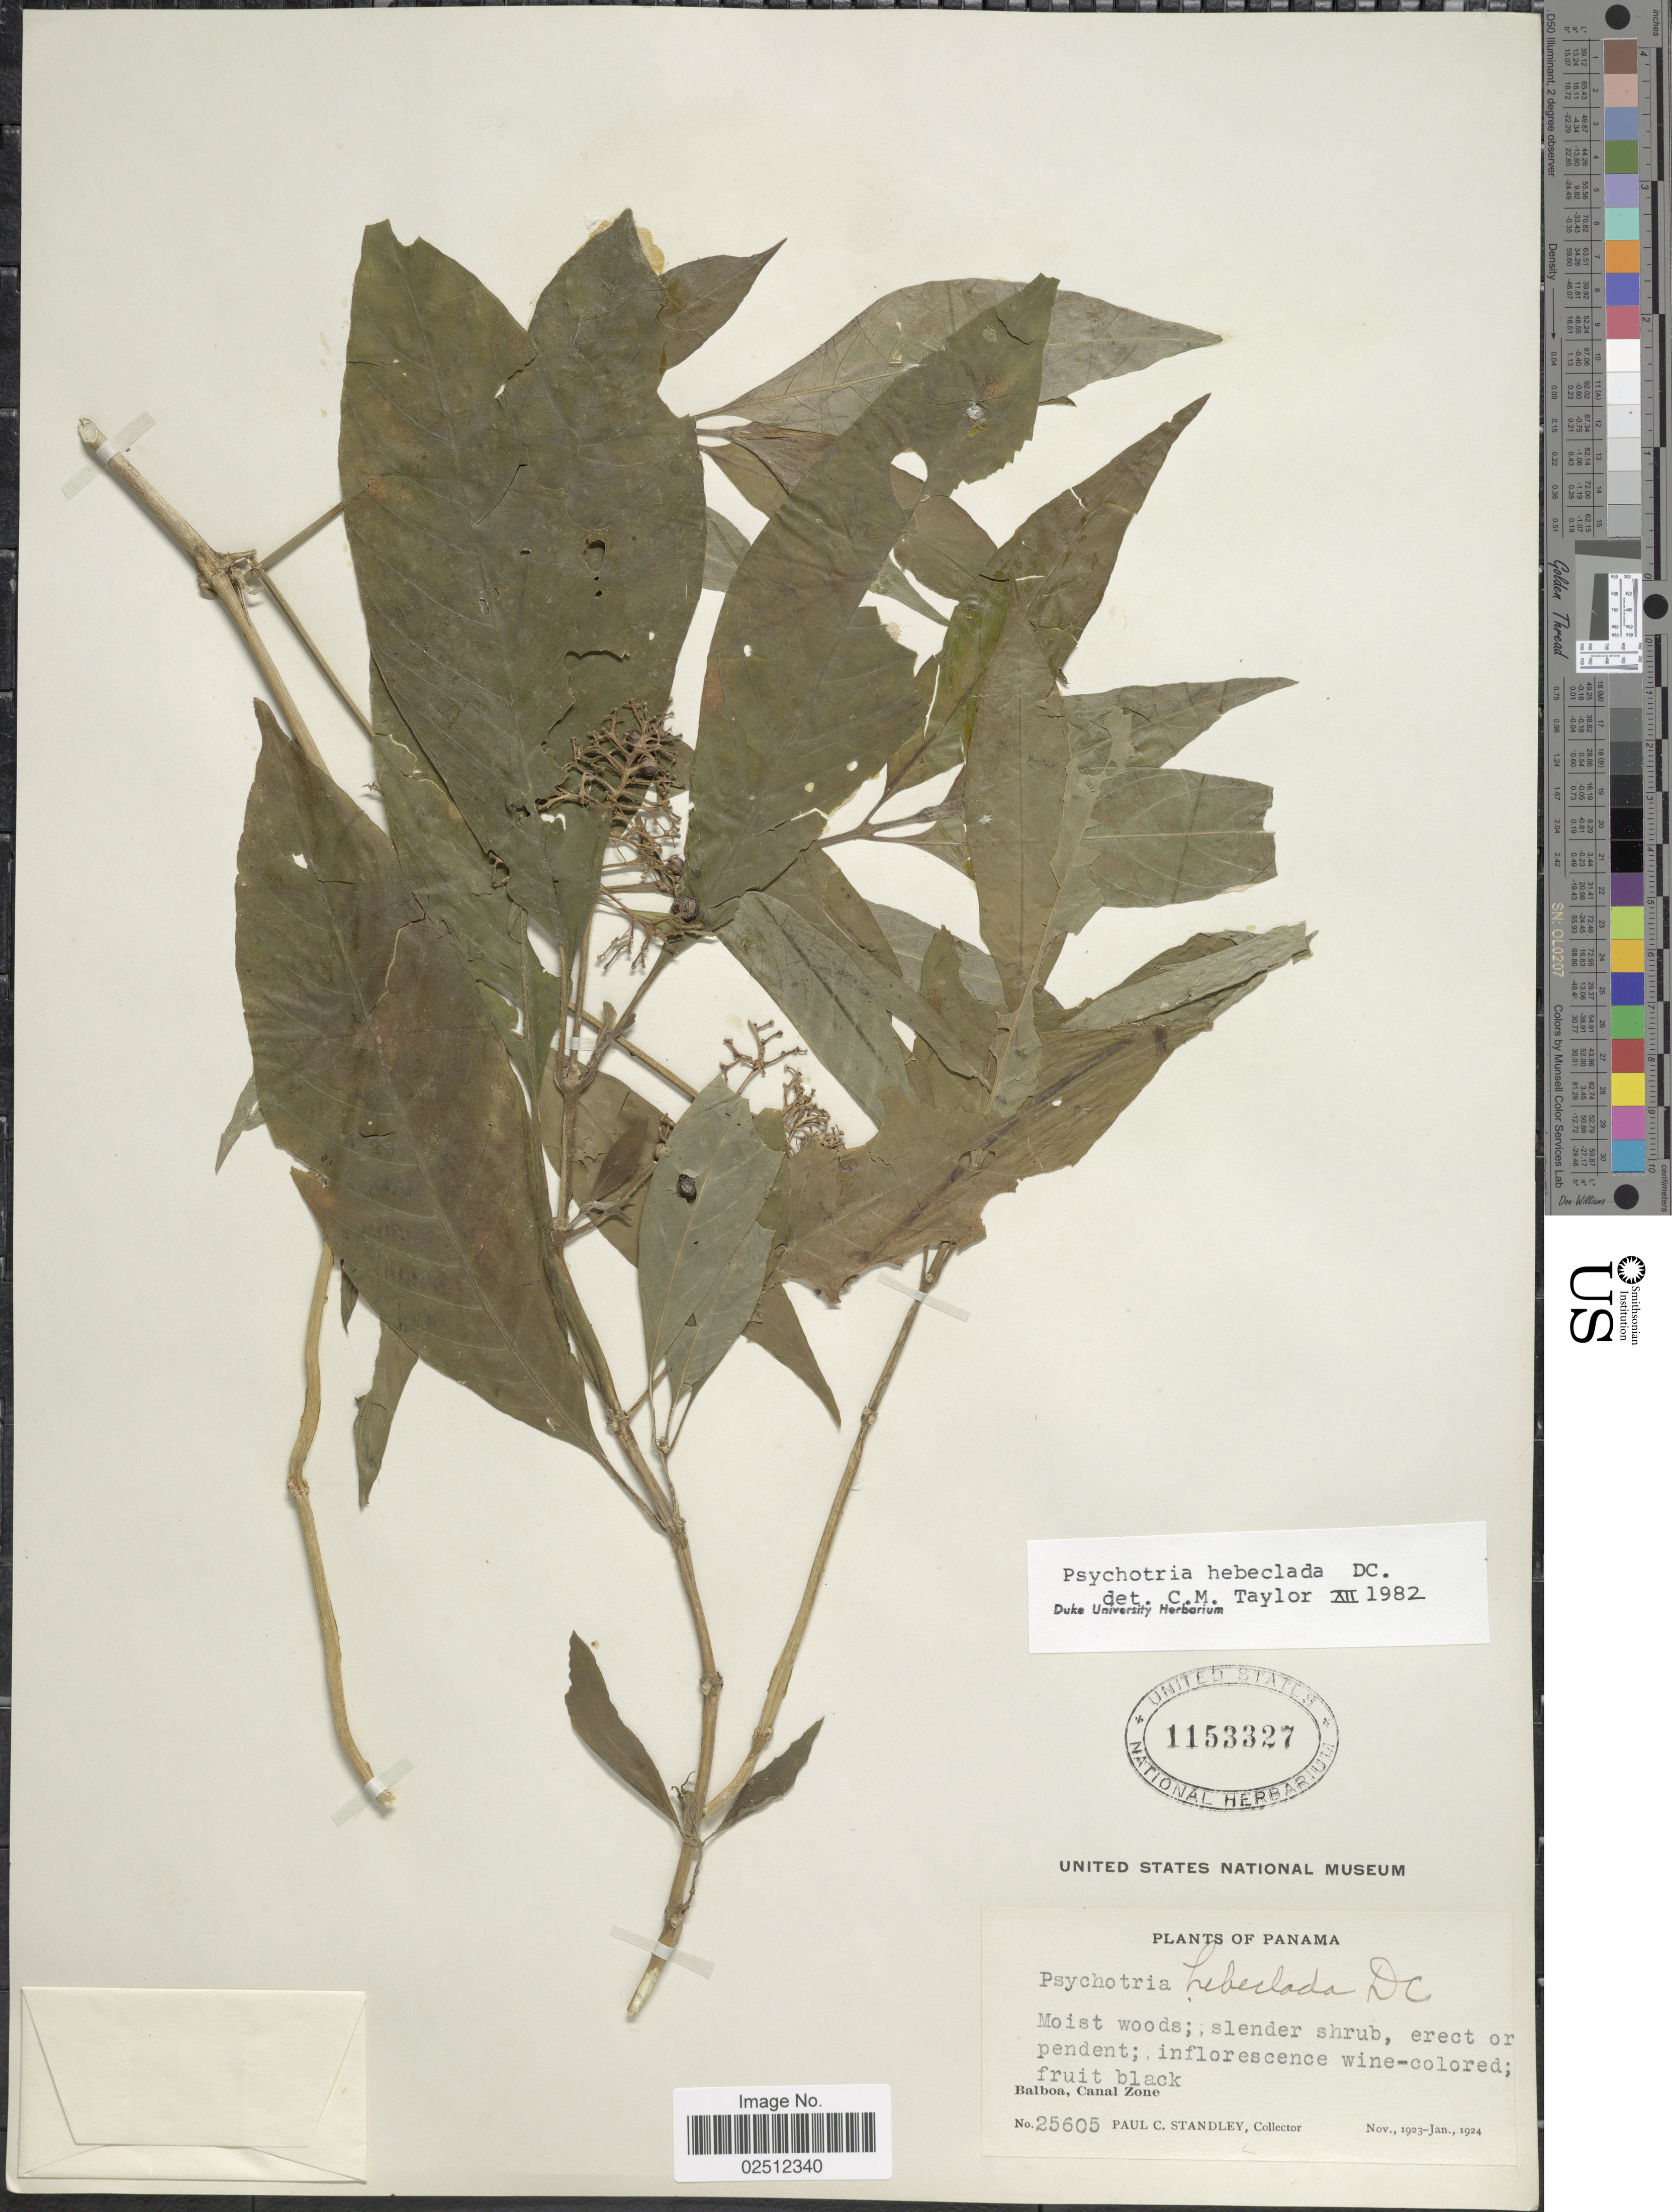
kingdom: Plantae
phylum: Tracheophyta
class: Magnoliopsida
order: Gentianales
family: Rubiaceae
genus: Psychotria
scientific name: Psychotria hebeclada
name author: DC.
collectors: P. C. Standley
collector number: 25605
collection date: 1923-11/1924-01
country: Panama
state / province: Colón / Panamá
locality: Moist woods; Balboa, Canal Zone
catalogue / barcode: US 1153327